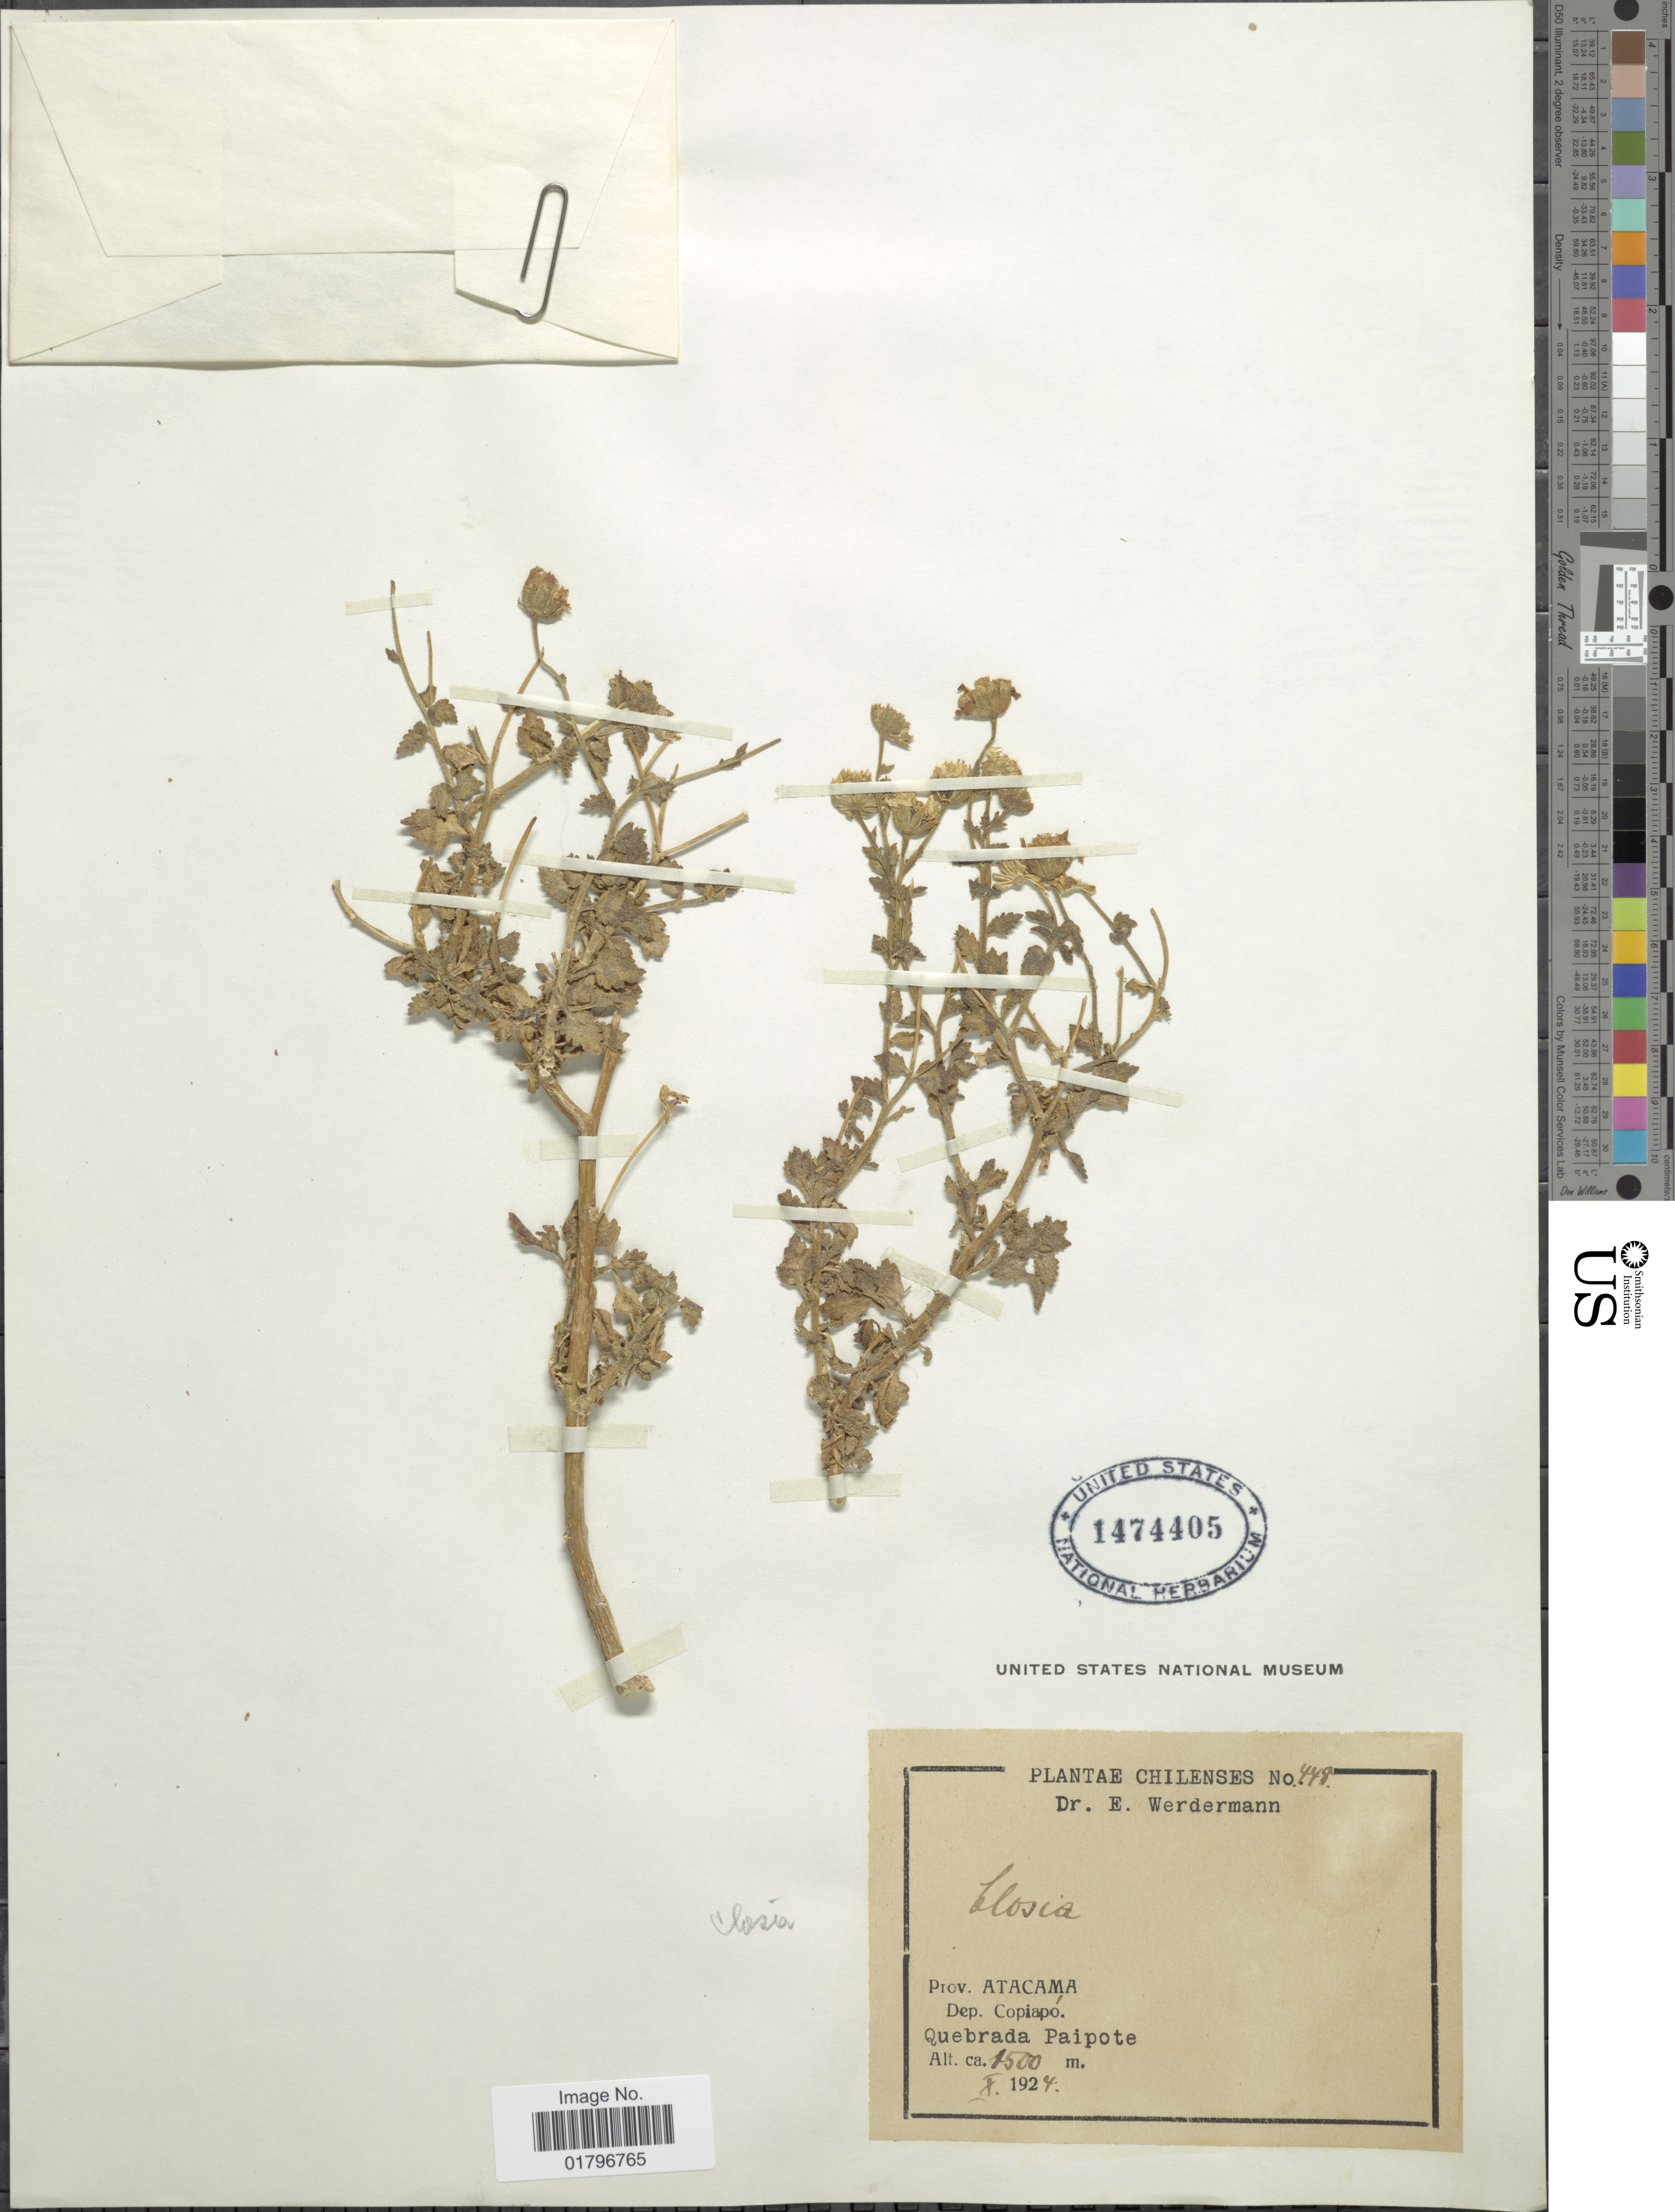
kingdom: Plantae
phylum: Tracheophyta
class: Magnoliopsida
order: Asterales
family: Asteraceae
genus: Closia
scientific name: Closia sp.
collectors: E. Werdermann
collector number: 448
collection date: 1924-10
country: Chile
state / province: Atacama (III)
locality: Prov. Atacama. Dep. Copiapó. Quebrada Paipote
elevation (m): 1500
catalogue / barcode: US 1474405